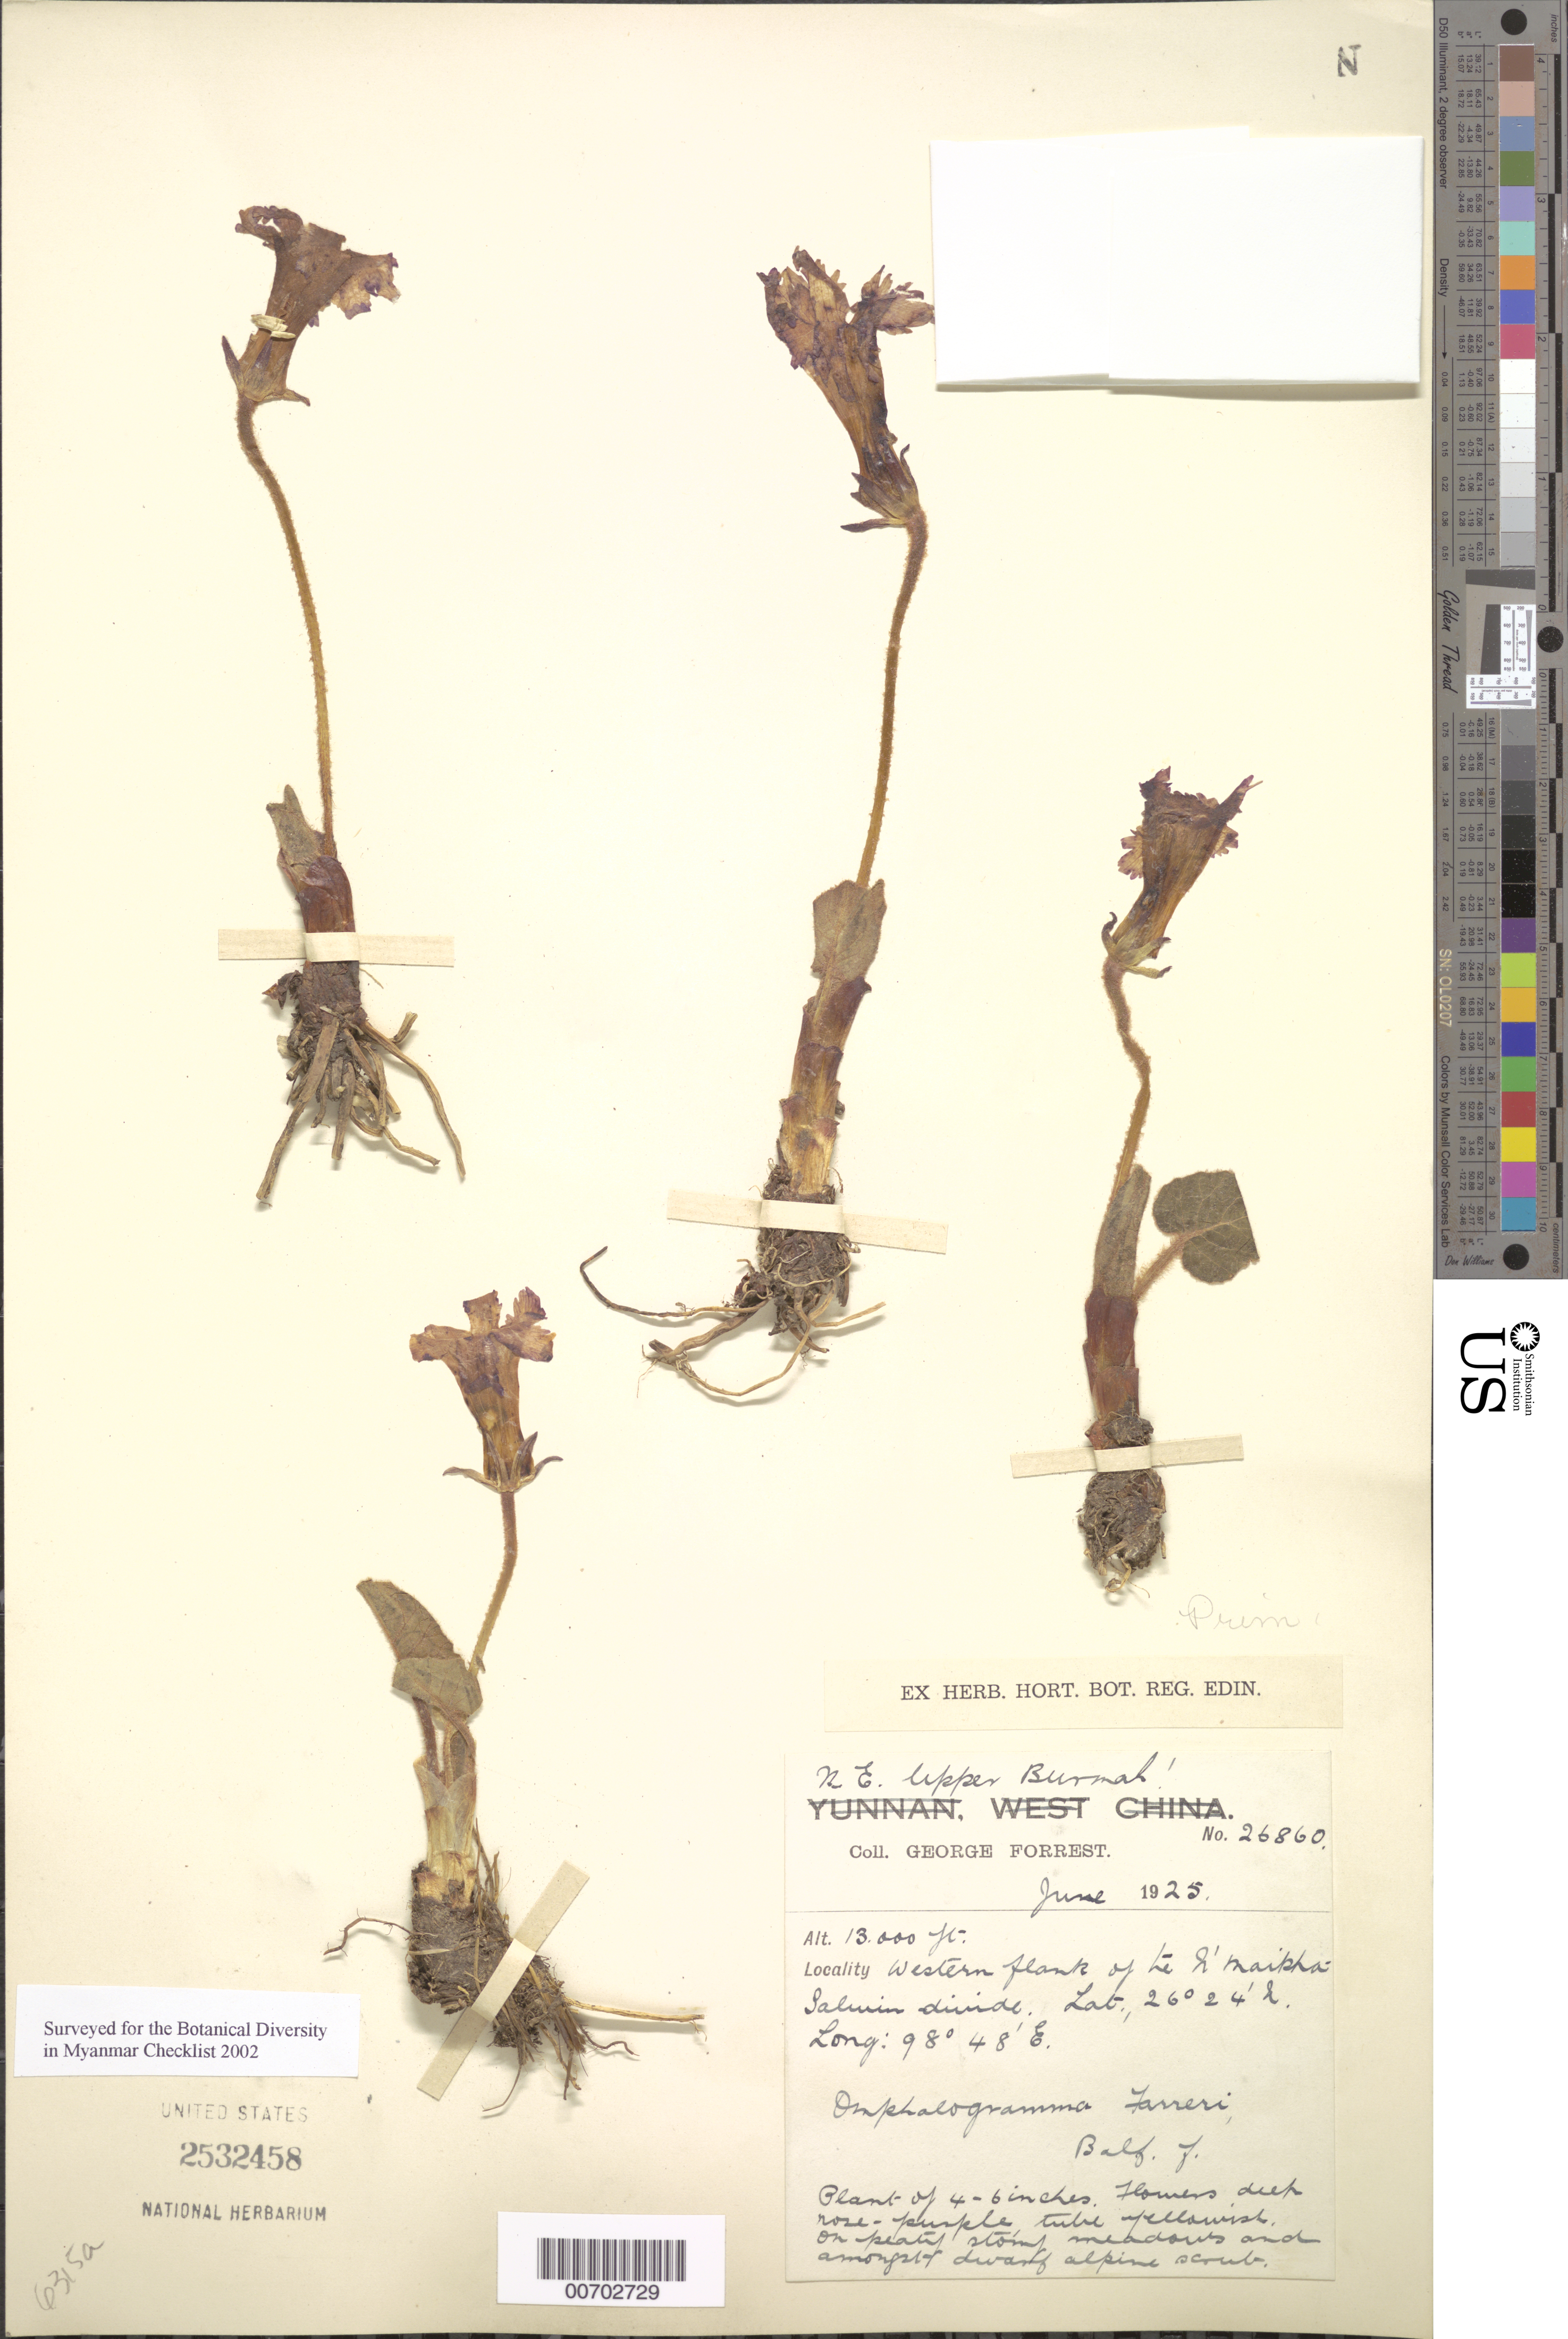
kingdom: Plantae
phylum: Tracheophyta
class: Magnoliopsida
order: Ericales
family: Primulaceae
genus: Omphalogramma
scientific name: Omphalogramma farreri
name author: Balf. f.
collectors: G. Forrest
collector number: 26860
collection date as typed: Jun 1925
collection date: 1925-06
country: Myanmar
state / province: Kachin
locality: N'Maikha-Salwin Divide, W flank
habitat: On peaty stony meadows, alpine scrub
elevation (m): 3962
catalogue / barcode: US 2532458